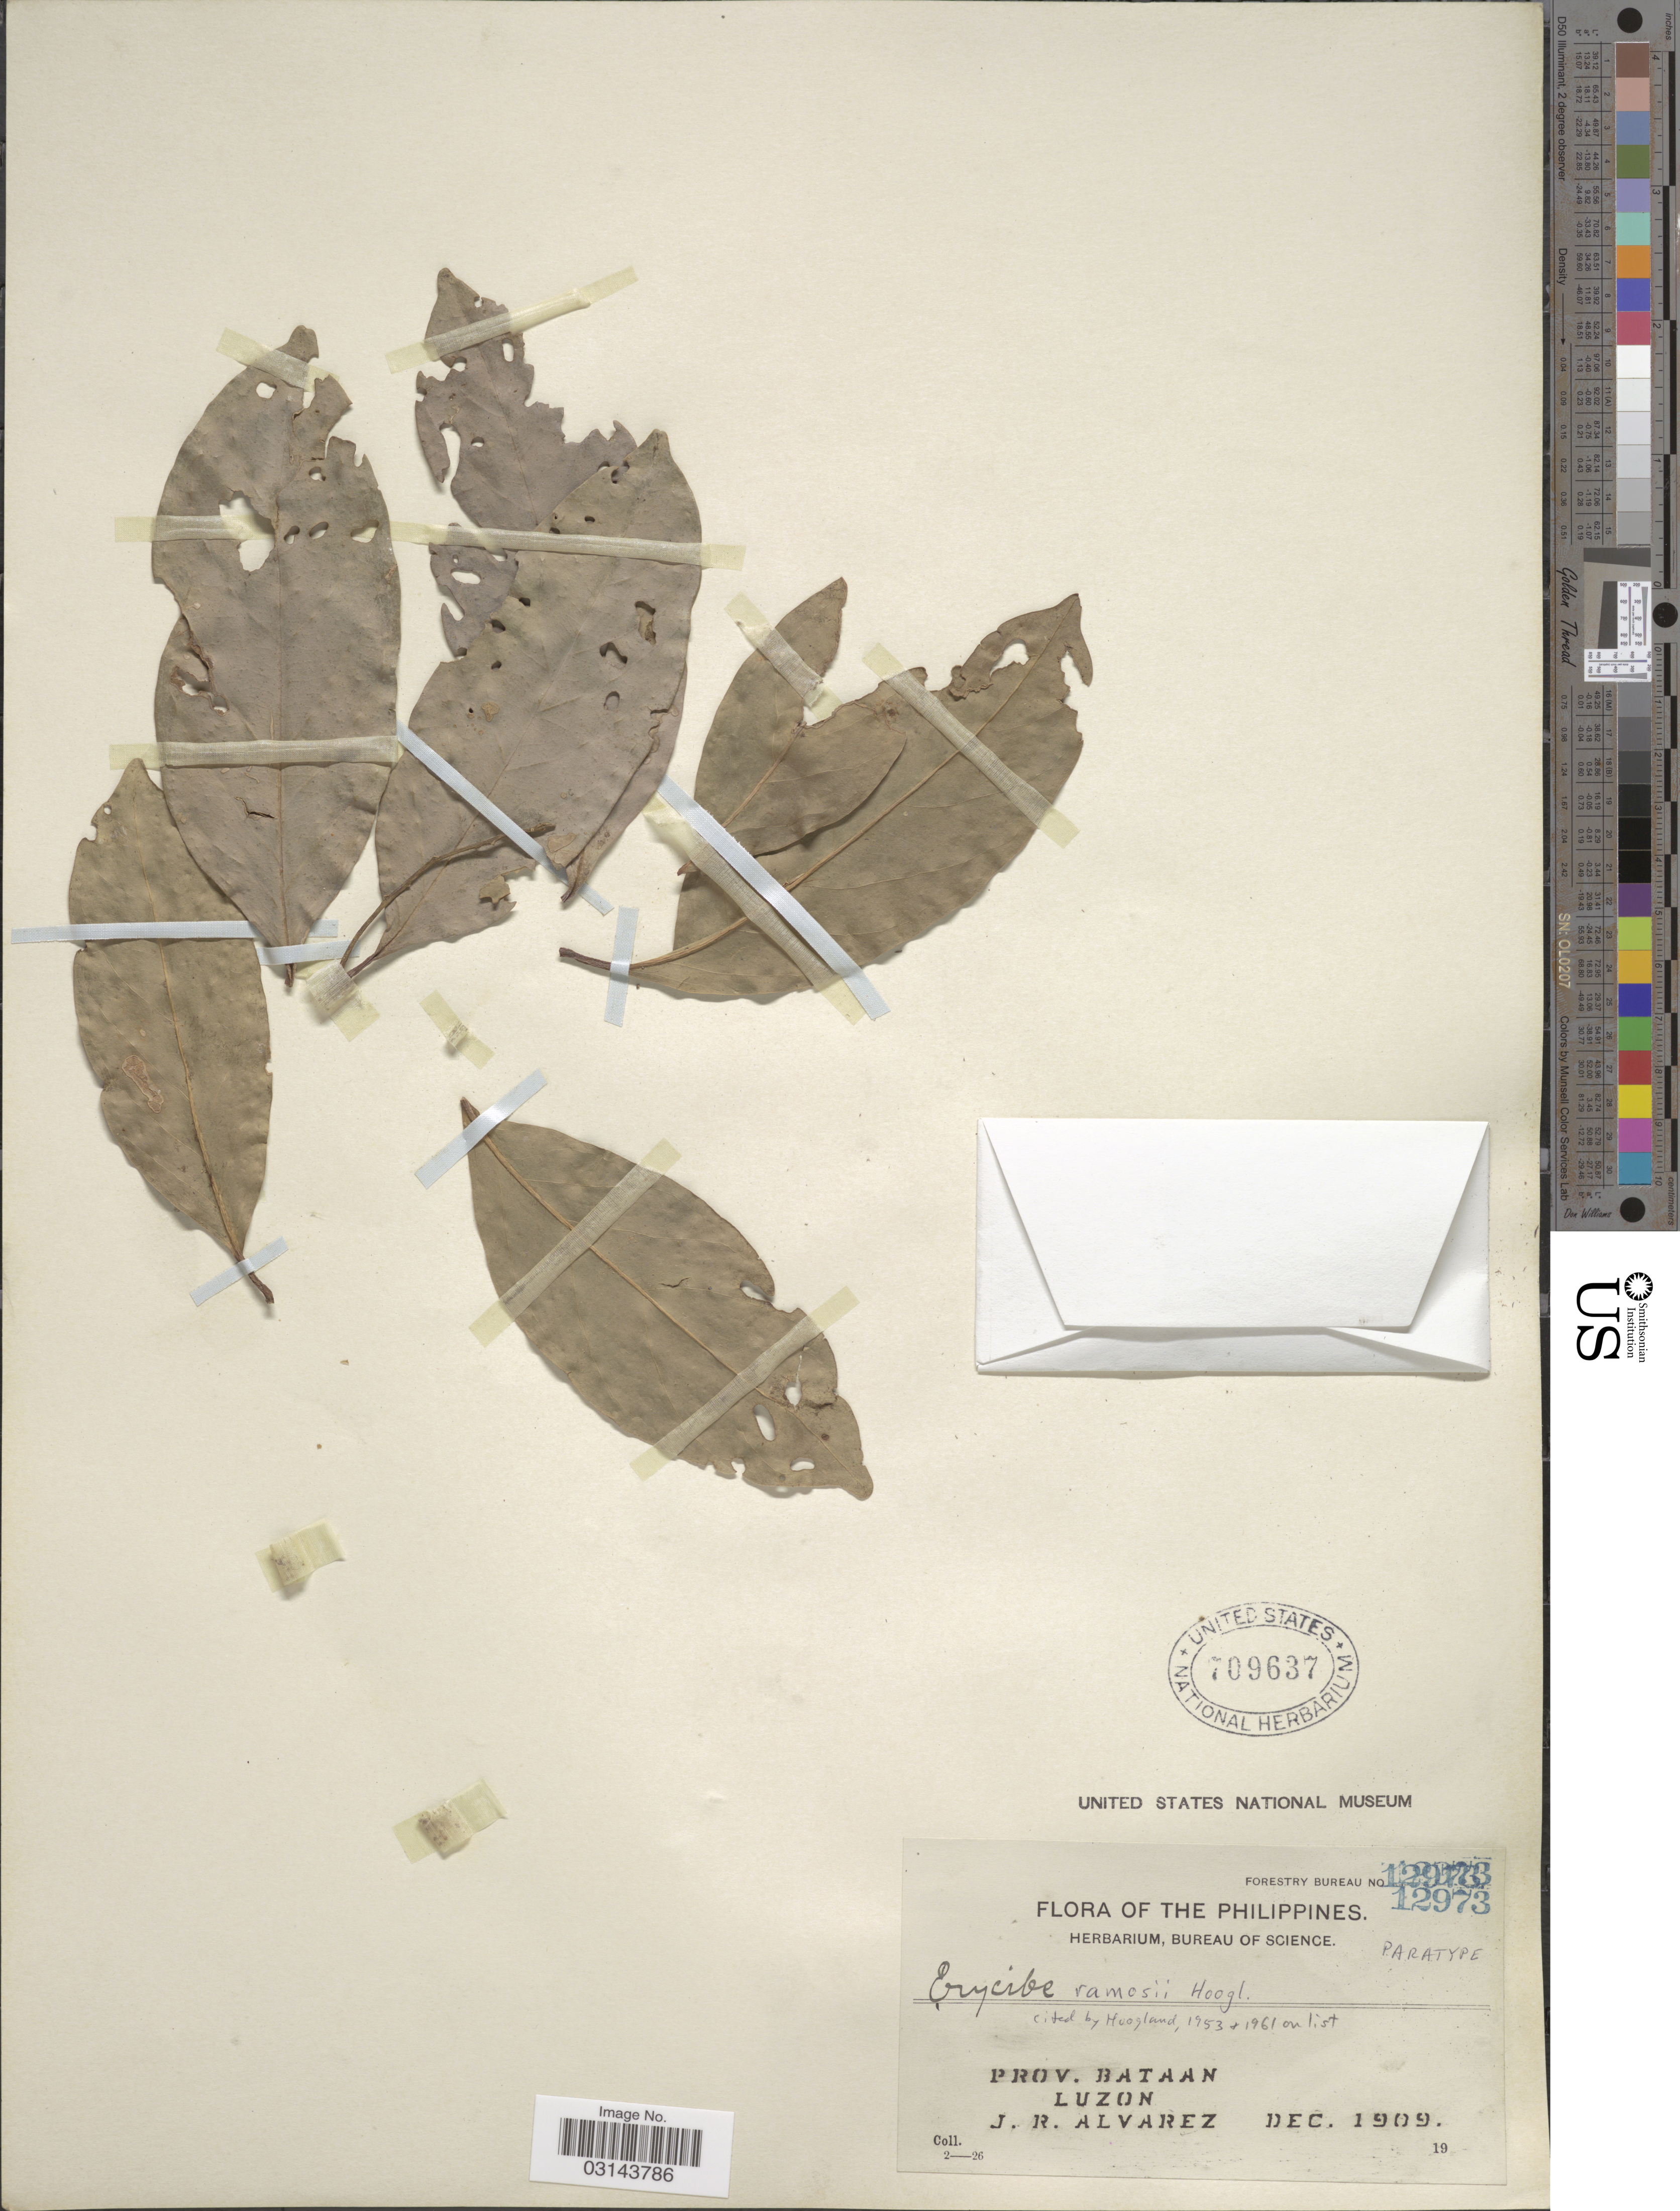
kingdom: Plantae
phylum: Tracheophyta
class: Magnoliopsida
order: Solanales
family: Convolvulaceae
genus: Erycibe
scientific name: Erycibe ramosii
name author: Hoogland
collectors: J. Alvarez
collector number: Forestry Bureau 12973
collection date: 1909-12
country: Philippines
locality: Prov. Bataan. Luzon.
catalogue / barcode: US 709637